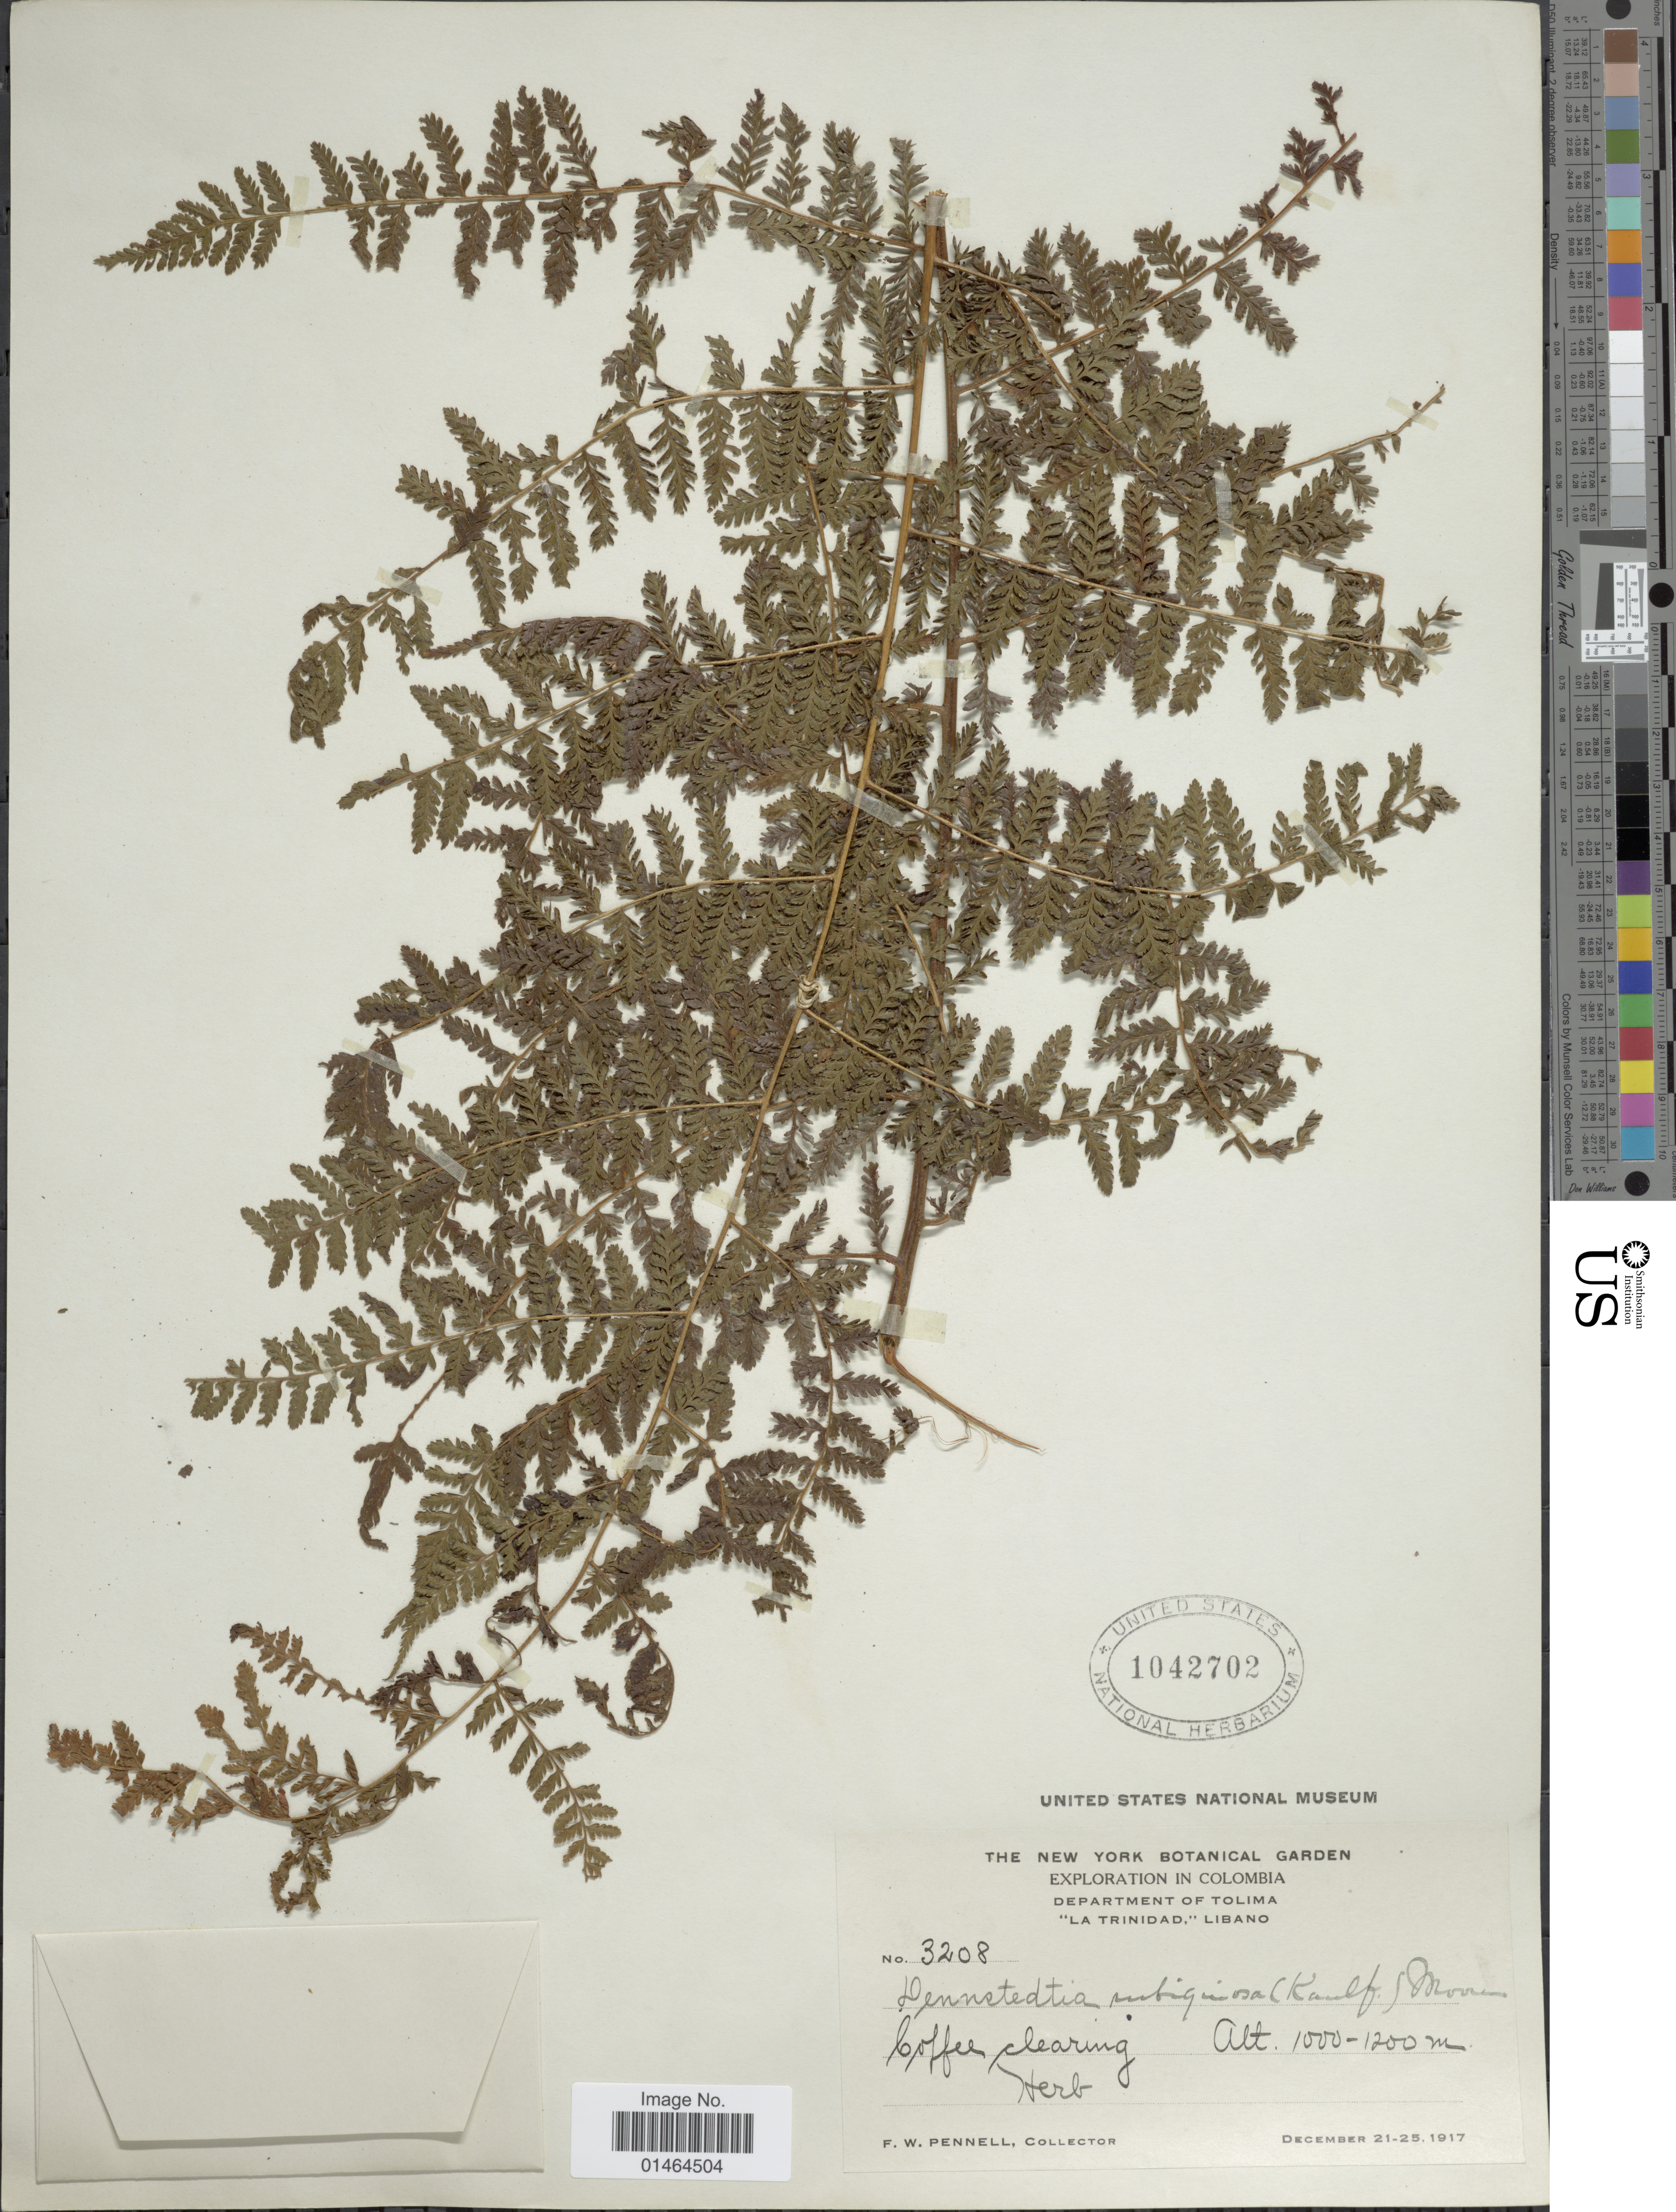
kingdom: Plantae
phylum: Tracheophyta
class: Polypodiopsida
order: Polypodiales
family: Dennstaedtiaceae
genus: Dennstaedtia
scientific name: Dennstaedtia cicutaria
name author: (Sw.) T. Moore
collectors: F. W. Pennell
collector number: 3208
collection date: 1917-12-21/1917-12-25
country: Colombia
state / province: Tolima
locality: La Trinidad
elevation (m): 1000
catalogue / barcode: US 1042702